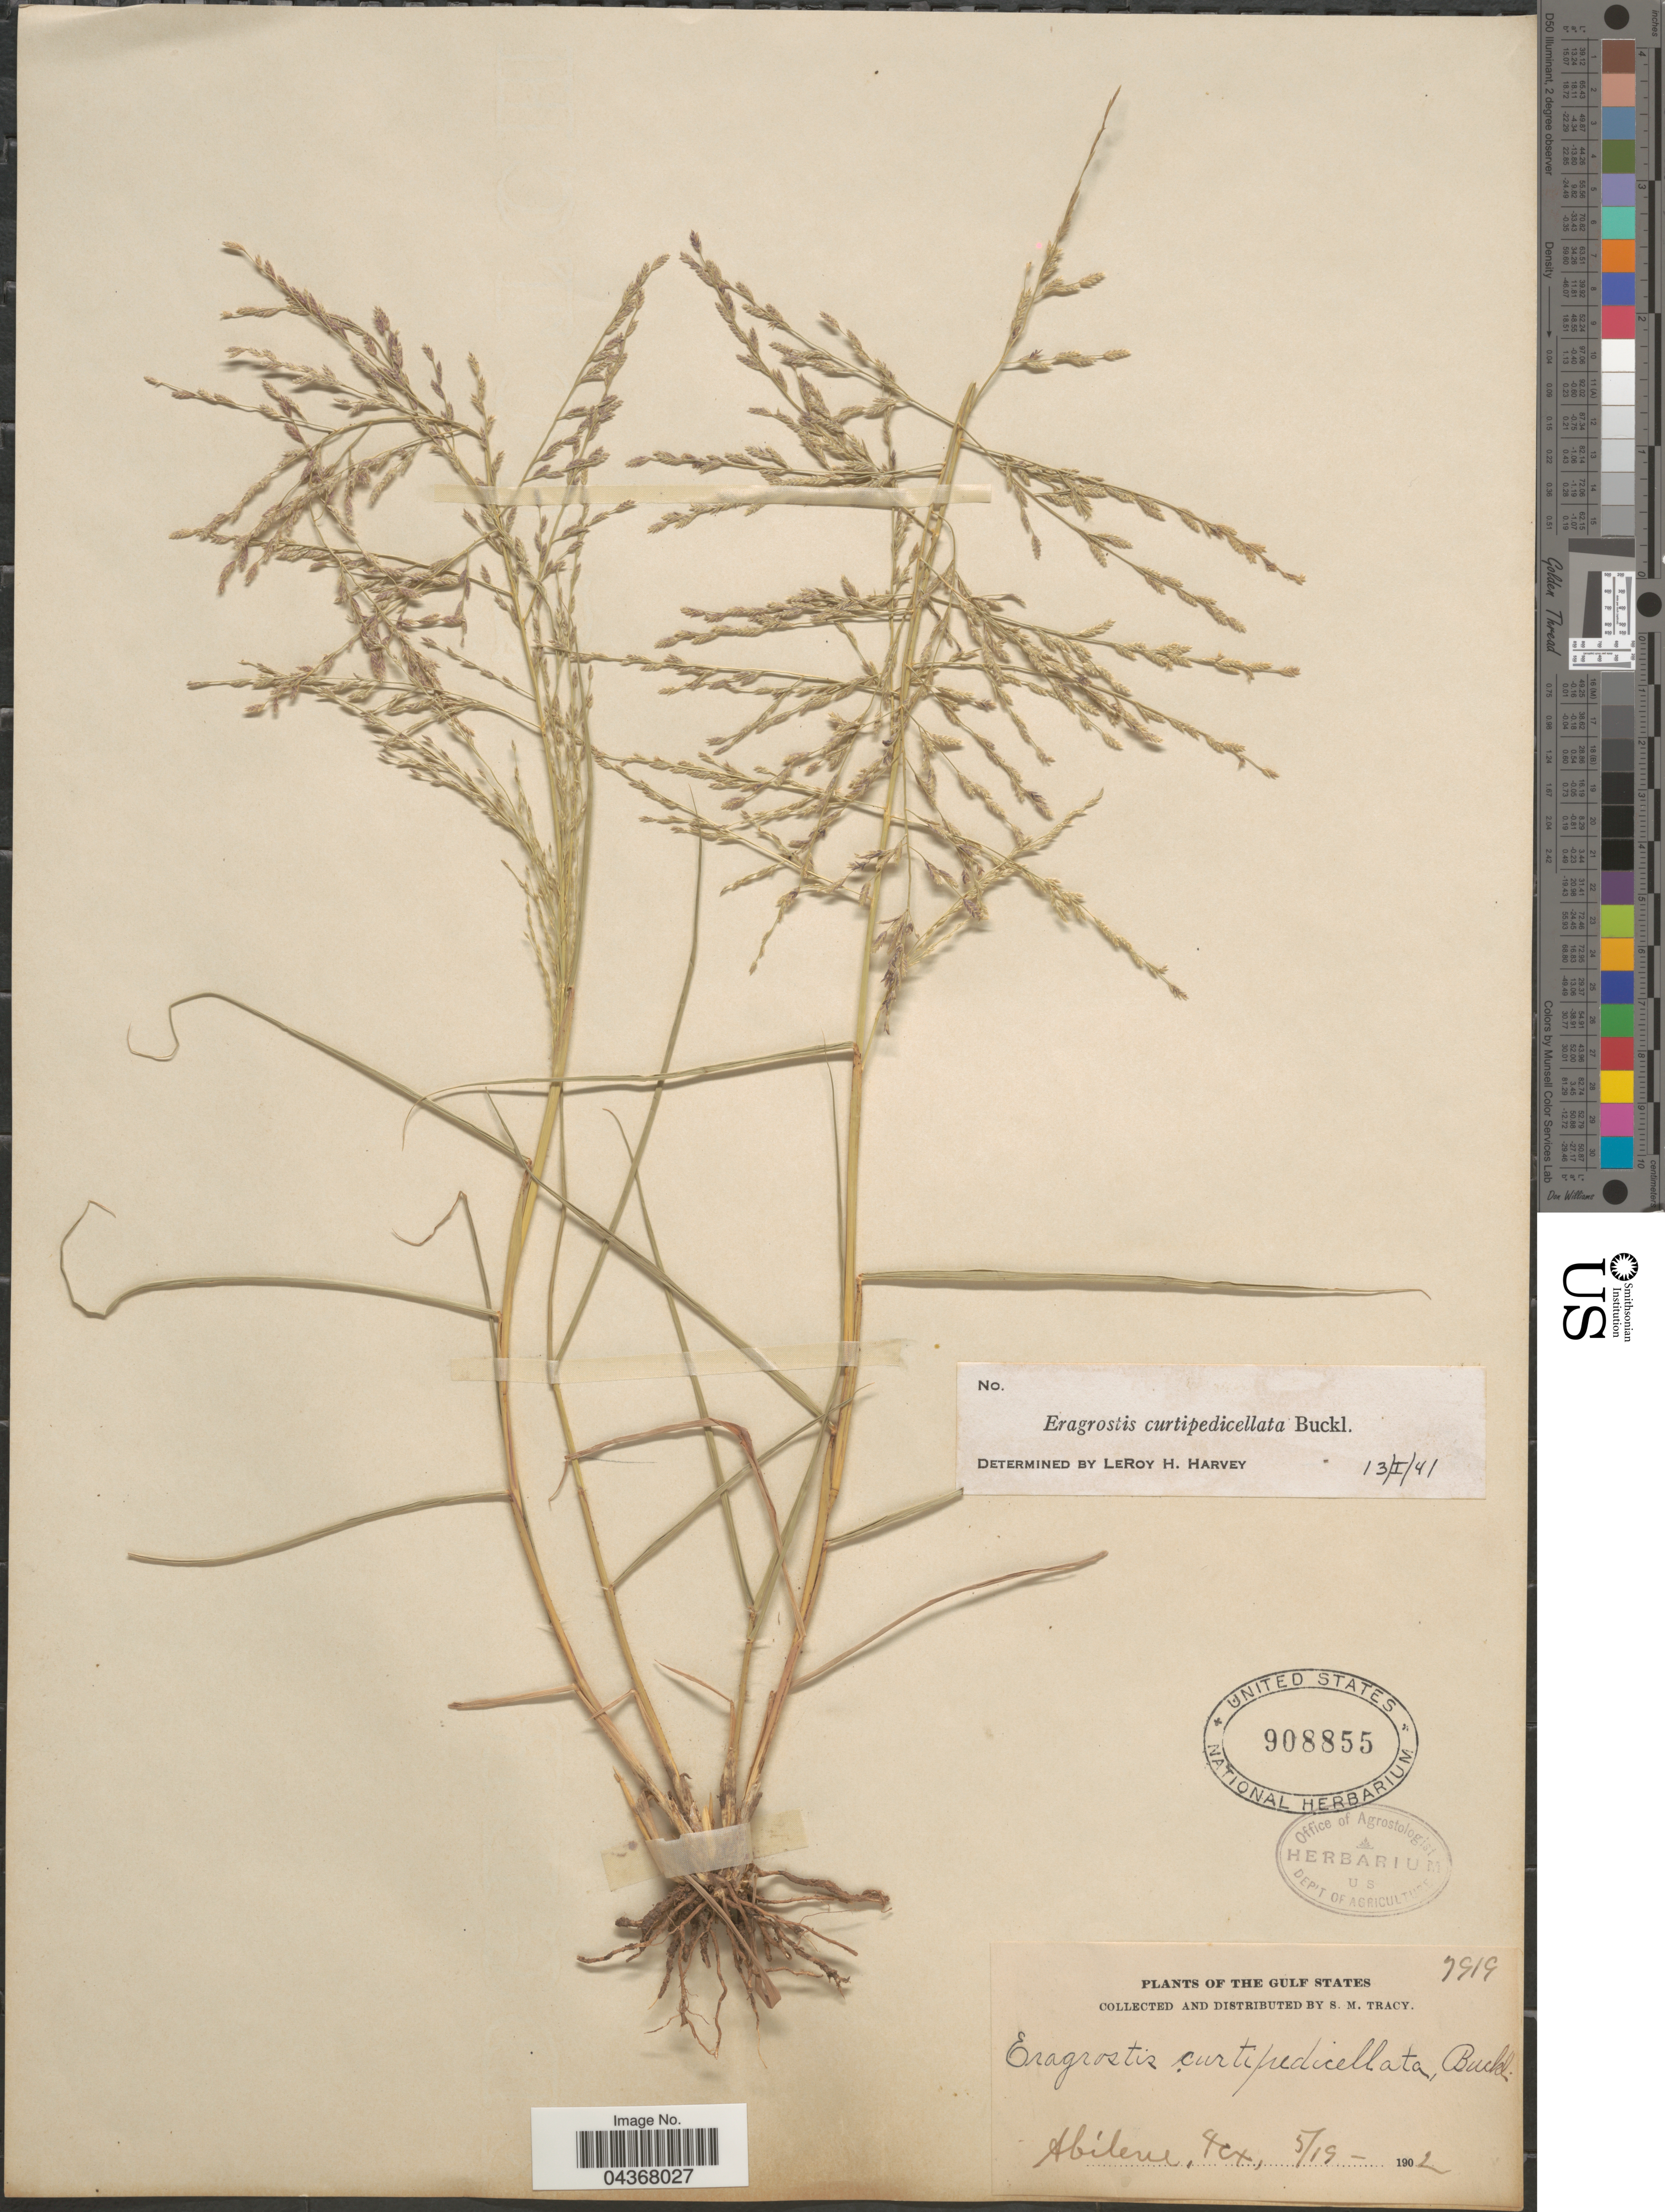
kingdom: Plantae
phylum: Tracheophyta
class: Liliopsida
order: Poales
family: Poaceae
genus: Eragrostis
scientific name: Eragrostis curtipedicellata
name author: Buckley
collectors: S. M. Tracy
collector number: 7919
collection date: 1902-05-19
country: United States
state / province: Texas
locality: The Gulf States. Abilene.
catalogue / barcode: US 908855